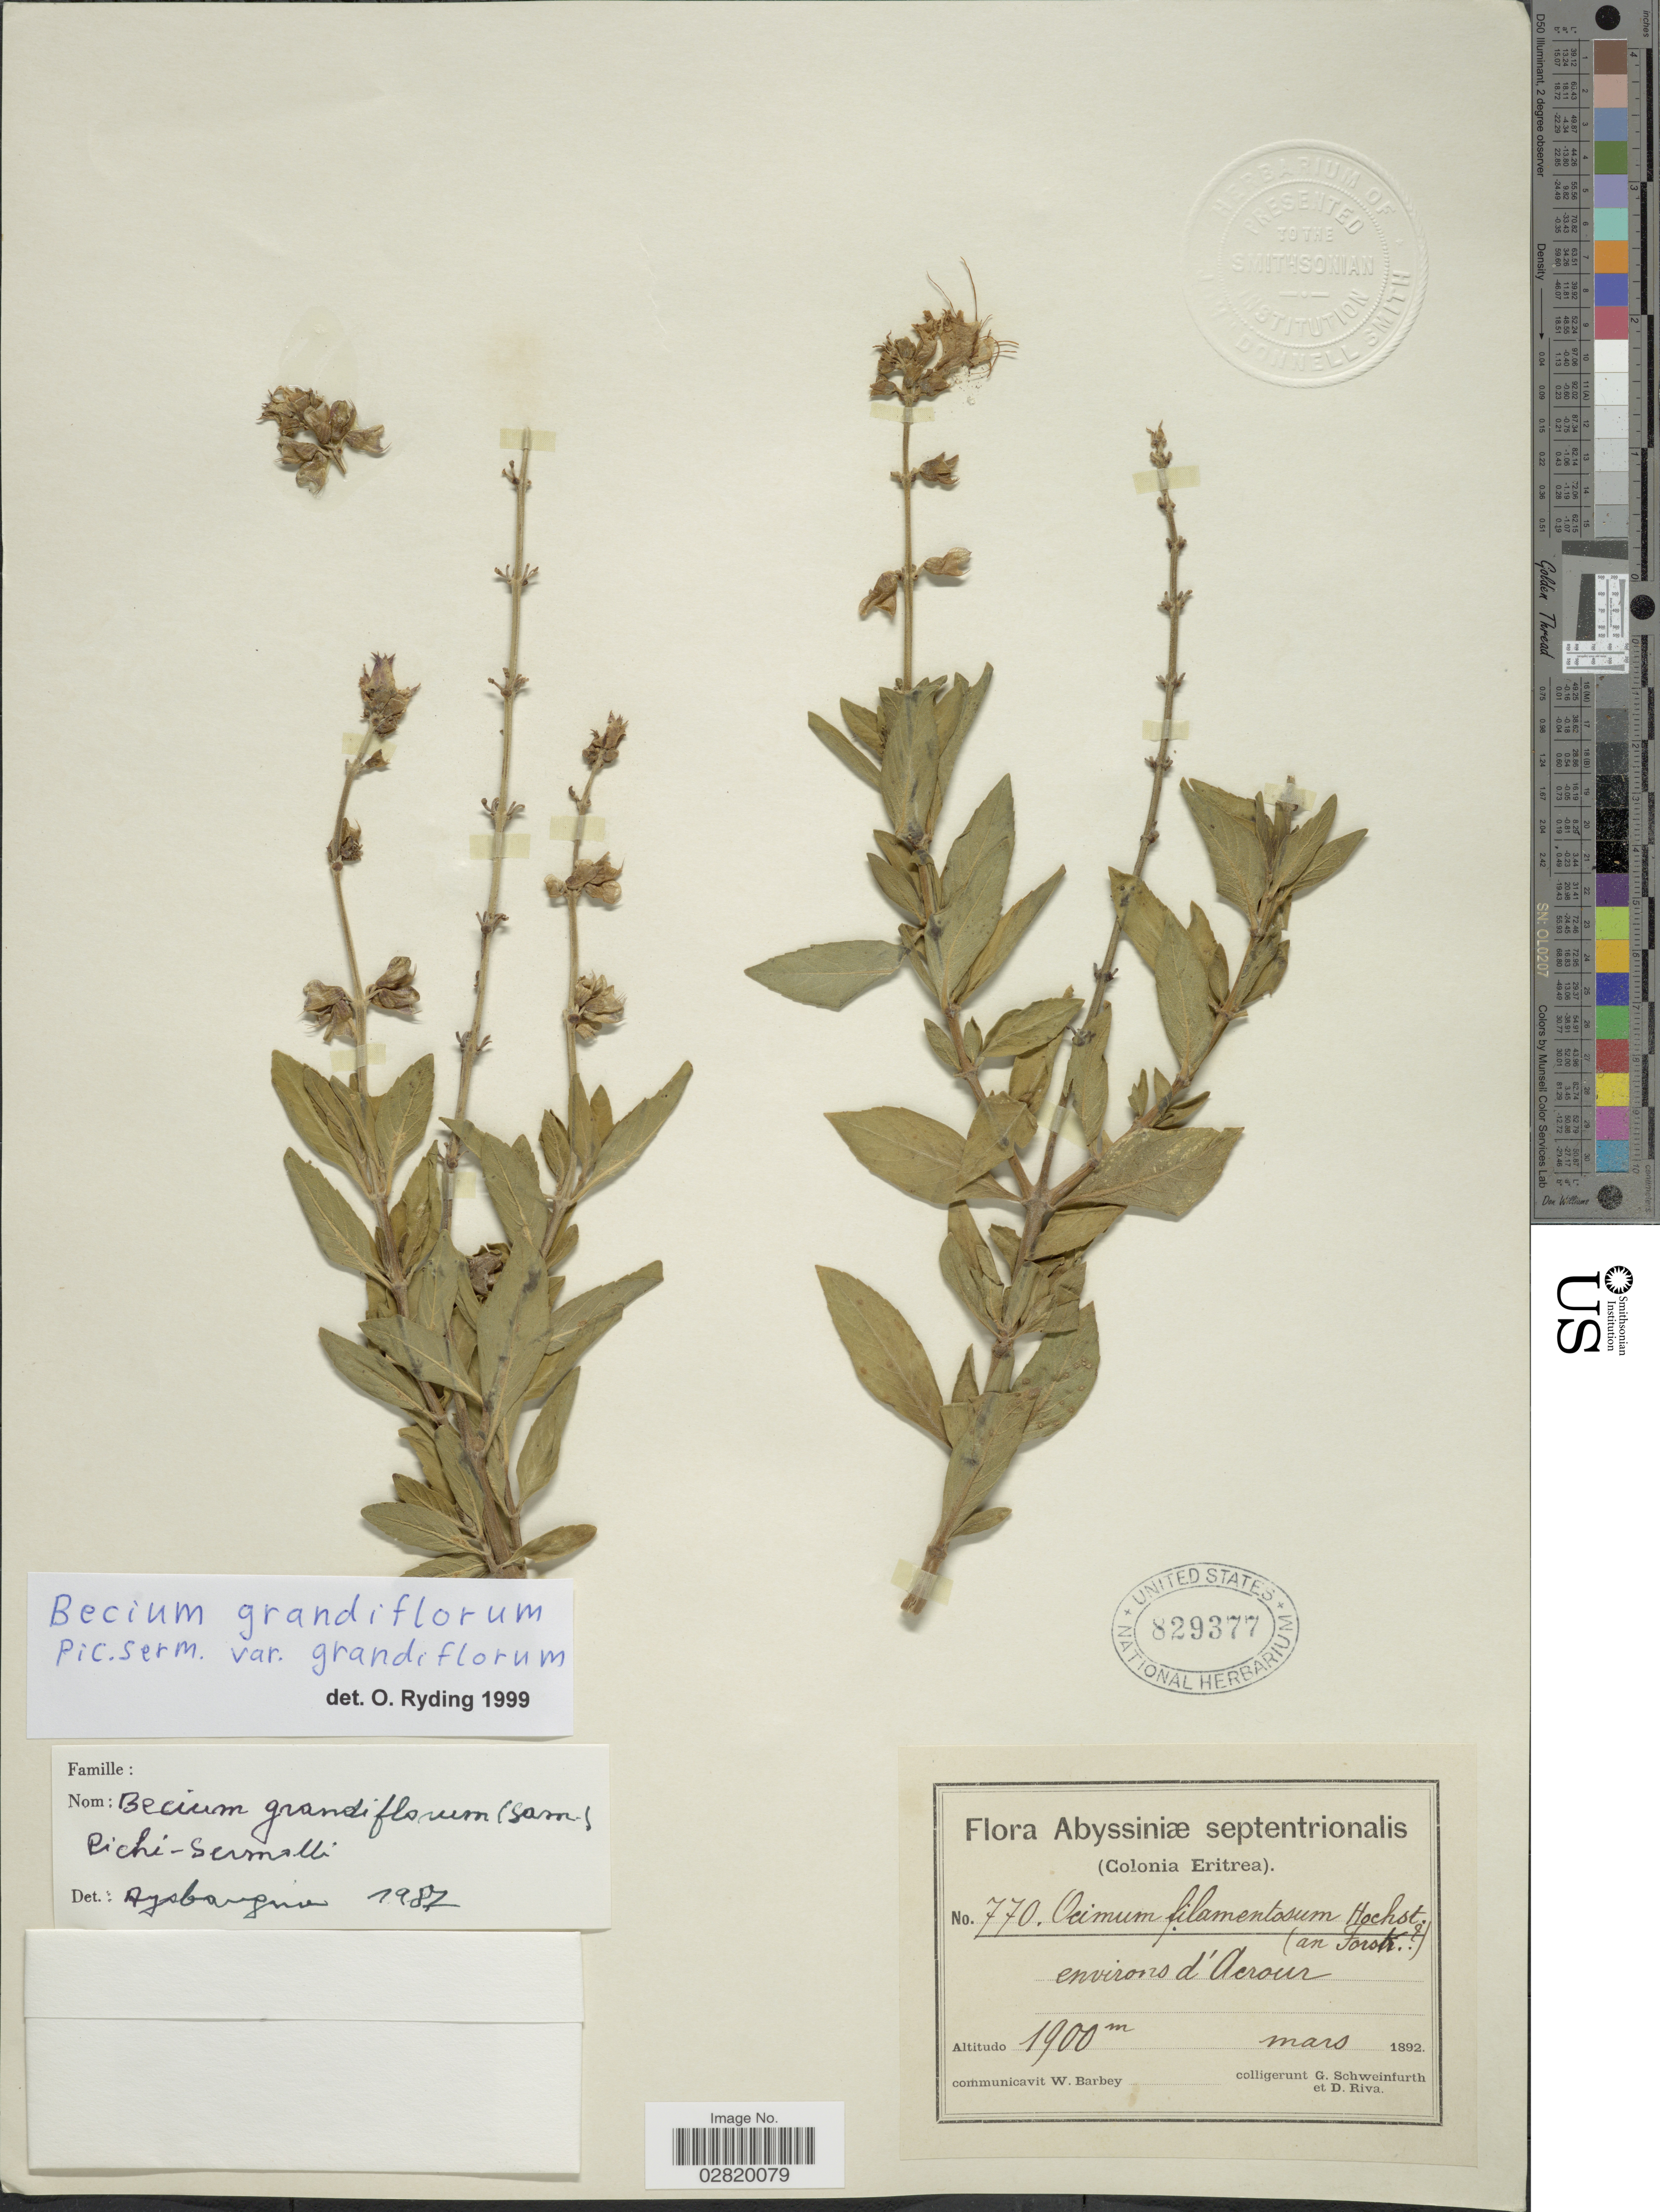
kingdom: Plantae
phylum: Tracheophyta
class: Magnoliopsida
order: Lamiales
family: Lamiaceae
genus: Becium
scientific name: Becium grandiflorum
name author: (Lam.) Pic. Serm.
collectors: G. A. Schweinfurth (herbarium) & D. Riva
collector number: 770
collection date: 1892-03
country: Eritrea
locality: Abyssiniæ septentrionalis.Colonia Eritrea, environs d'Acrour.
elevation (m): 1900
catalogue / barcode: US 829377